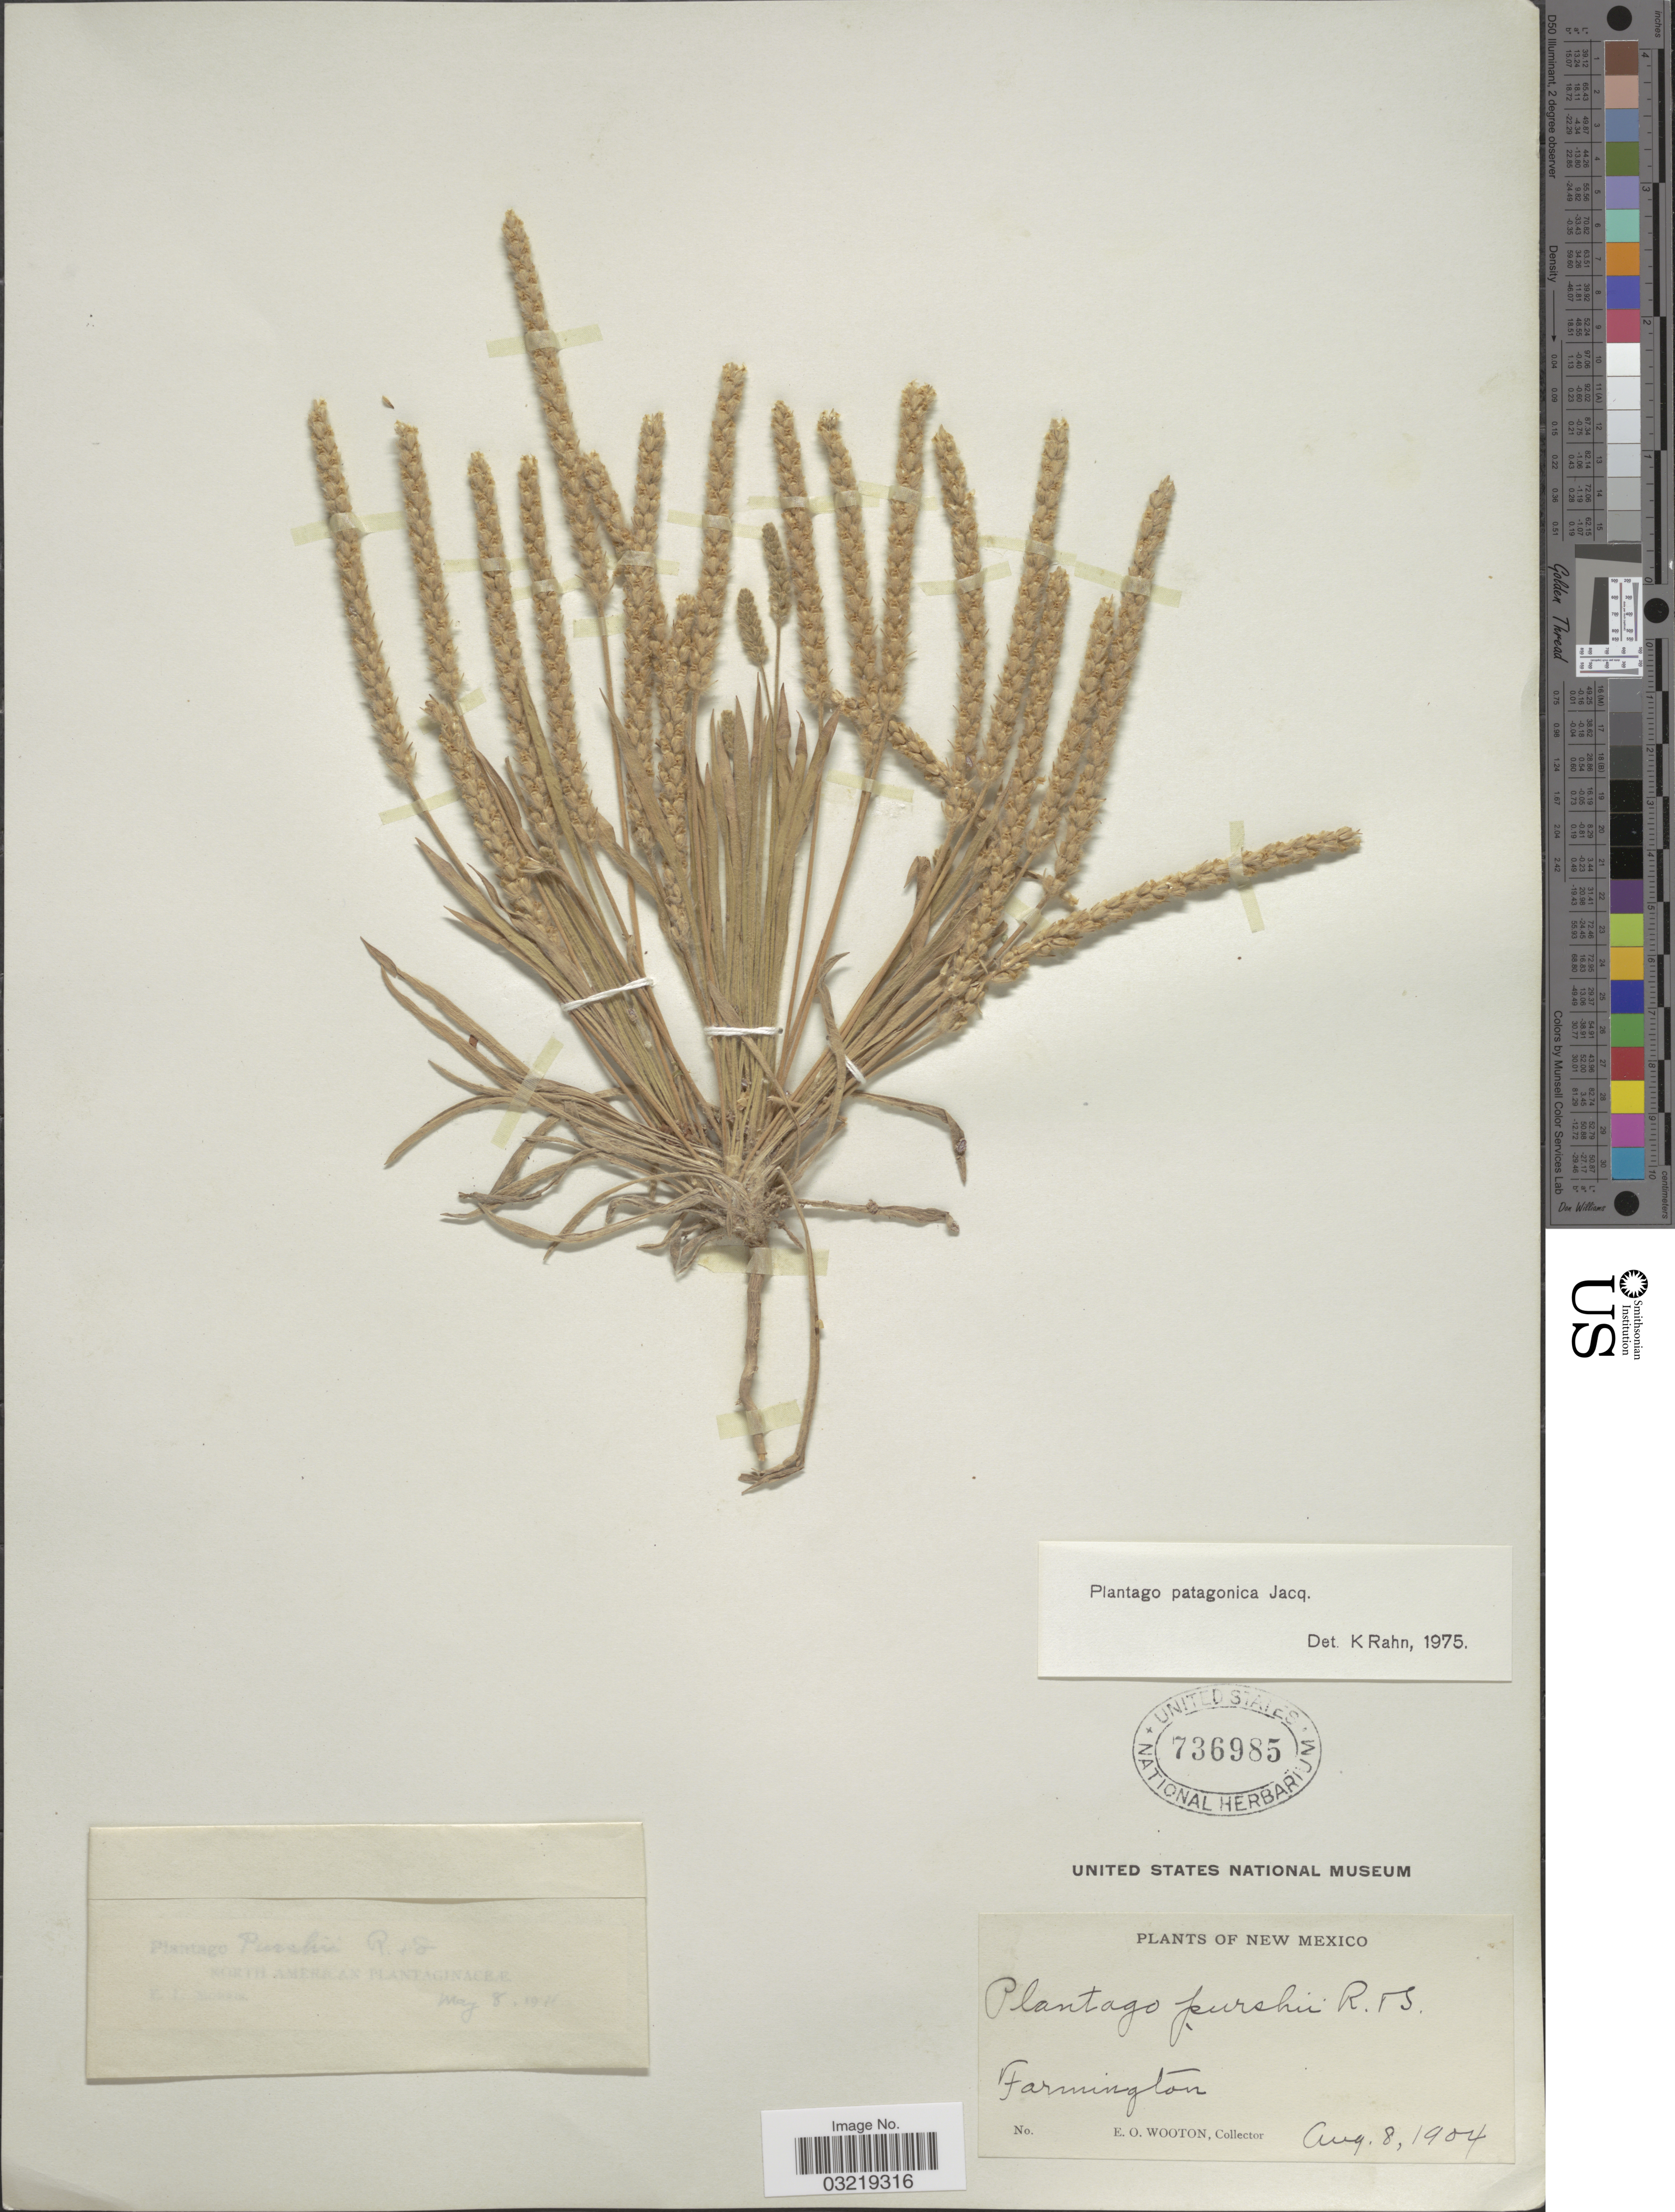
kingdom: Plantae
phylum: Tracheophyta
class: Magnoliopsida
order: Lamiales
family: Plantaginaceae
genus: Plantago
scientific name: Plantago patagonica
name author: Jacq.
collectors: E. O. Wooton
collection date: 1904-08-08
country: United States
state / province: New Mexico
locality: Farmington.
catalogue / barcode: US 736985